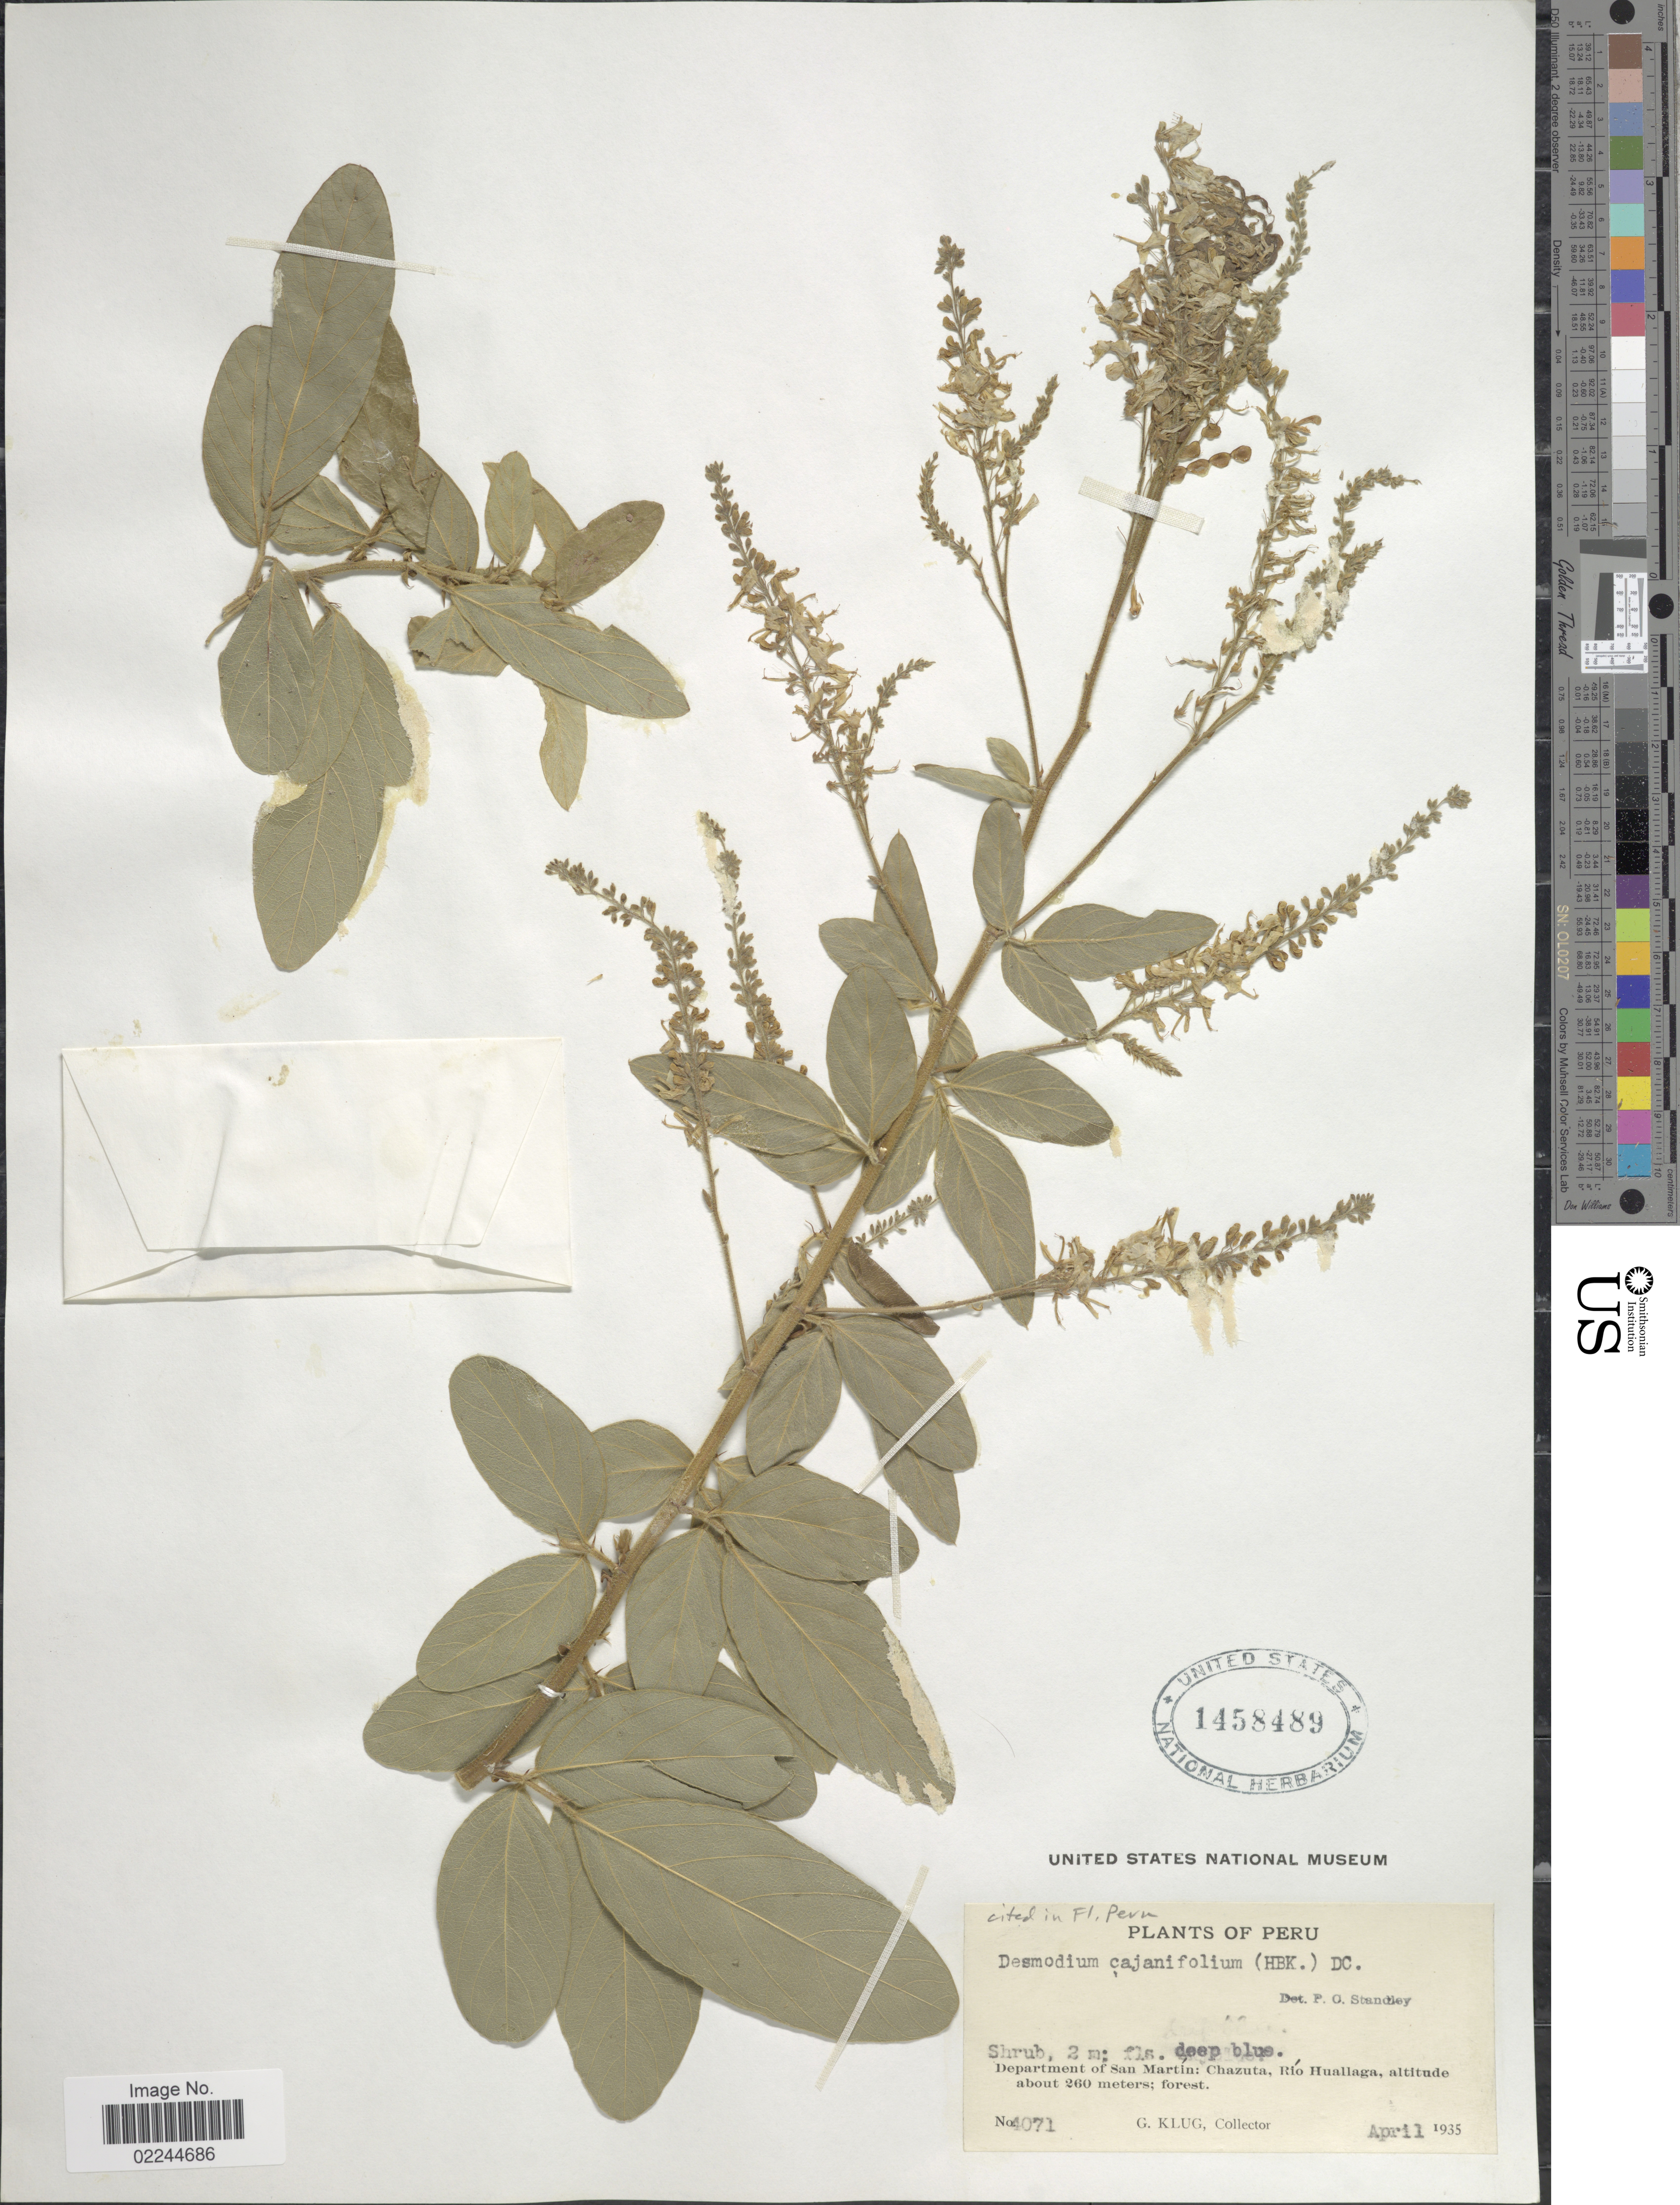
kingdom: Plantae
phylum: Tracheophyta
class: Magnoliopsida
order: Fabales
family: Fabaceae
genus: Desmodium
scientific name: Desmodium cajanifolium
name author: (Kunth) DC.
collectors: G. Klug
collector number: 4071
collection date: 1935-04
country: Peru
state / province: San Martín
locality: Chazuta, Rio Huallaga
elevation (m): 260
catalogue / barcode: US 1458489